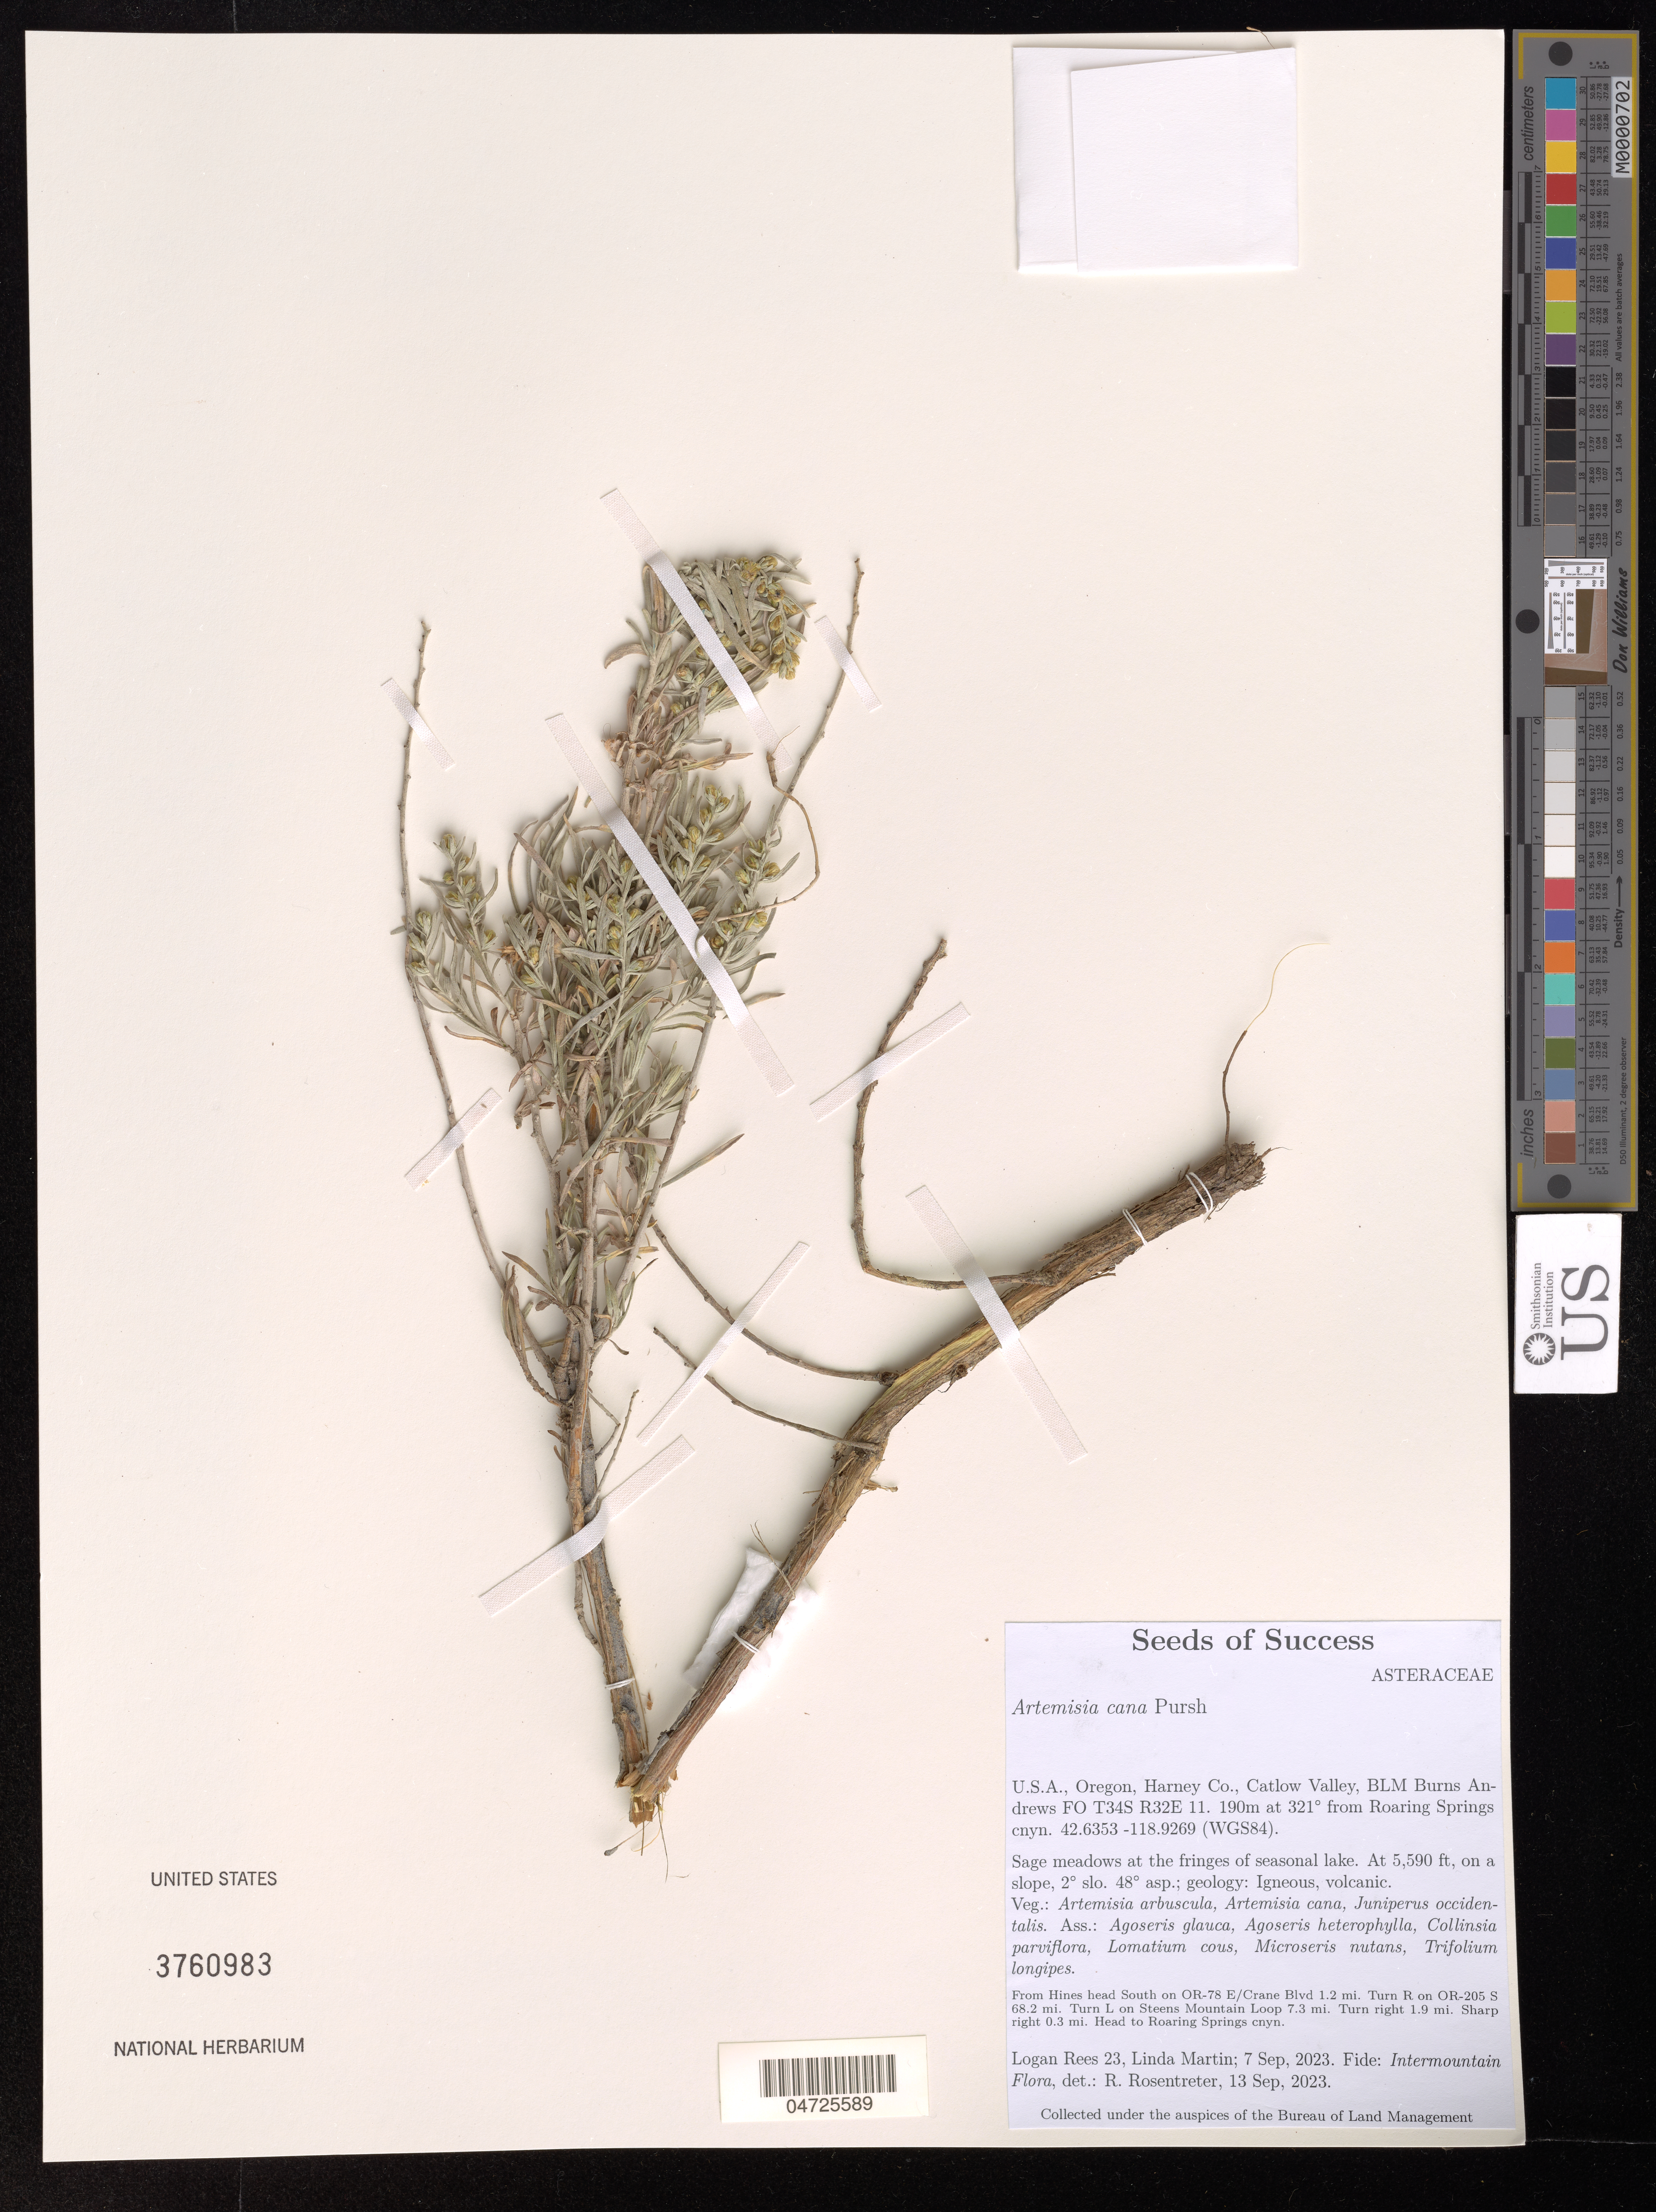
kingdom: Plantae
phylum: Tracheophyta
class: Magnoliopsida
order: Asterales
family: Asteraceae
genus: Artemisia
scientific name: Artemisia cana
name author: Pursh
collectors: L. Rees & L. Martin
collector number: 23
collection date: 2023-09-07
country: United States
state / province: Oregon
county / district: Harney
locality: Harney Co., Catlow Valley, BLM Burns Andrews FO T34S R32E 11. 190m at 321° from Roaring Springs cnyn. (WGS84). From Hines head South on OR-78 E/Crane Blvd 1.2 mi. Turn R on OR-205 S 68.2 mi. Turn L on Steens Mountain Loop 7.3 mi. Turn right 1.9 mi. Sharp right 0.3 mi. Head to Roaring Springs cnyn.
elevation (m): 1704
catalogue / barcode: US 3760983